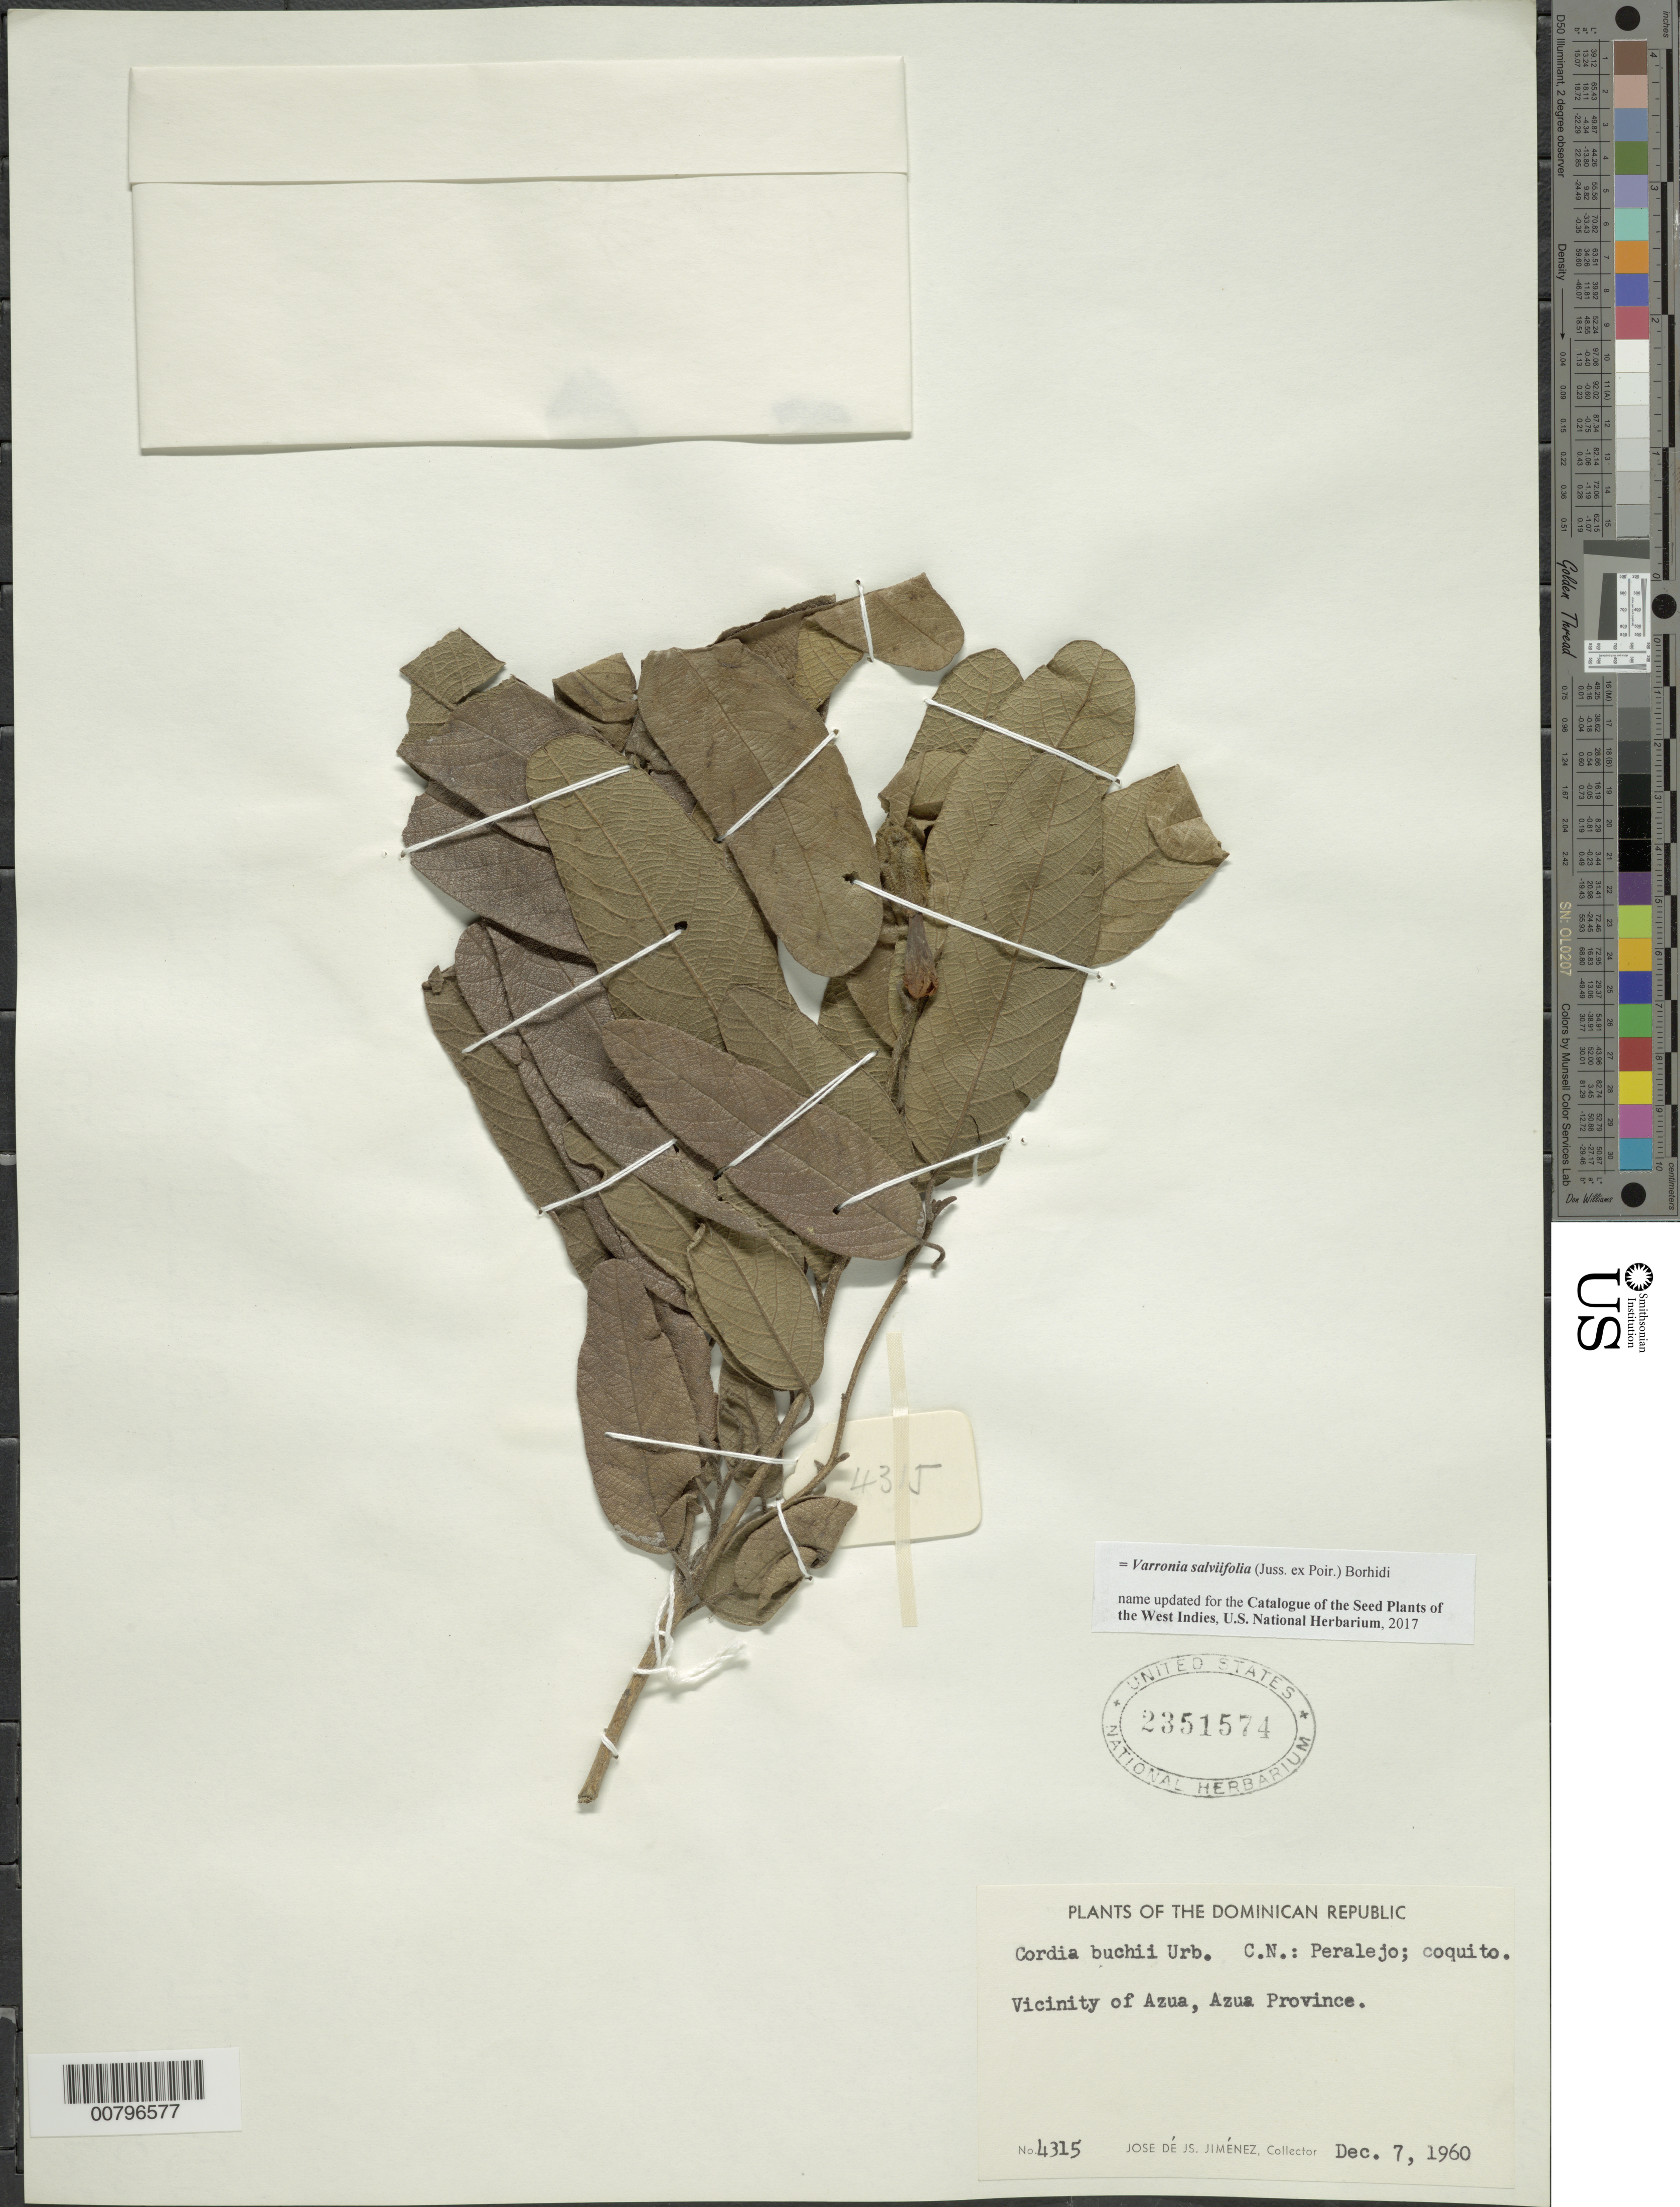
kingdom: Plantae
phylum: Tracheophyta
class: Magnoliopsida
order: Boraginales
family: Cordiaceae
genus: Varronia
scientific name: Varronia salviifolia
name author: (Juss. ex Poir.) Borhidi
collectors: J. J. Jiménez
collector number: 4315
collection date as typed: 07 Dec 1960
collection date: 1960-12-07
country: Dominican Republic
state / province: Azua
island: Hispaniola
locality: Vicinity of Azua.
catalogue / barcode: US 2351574